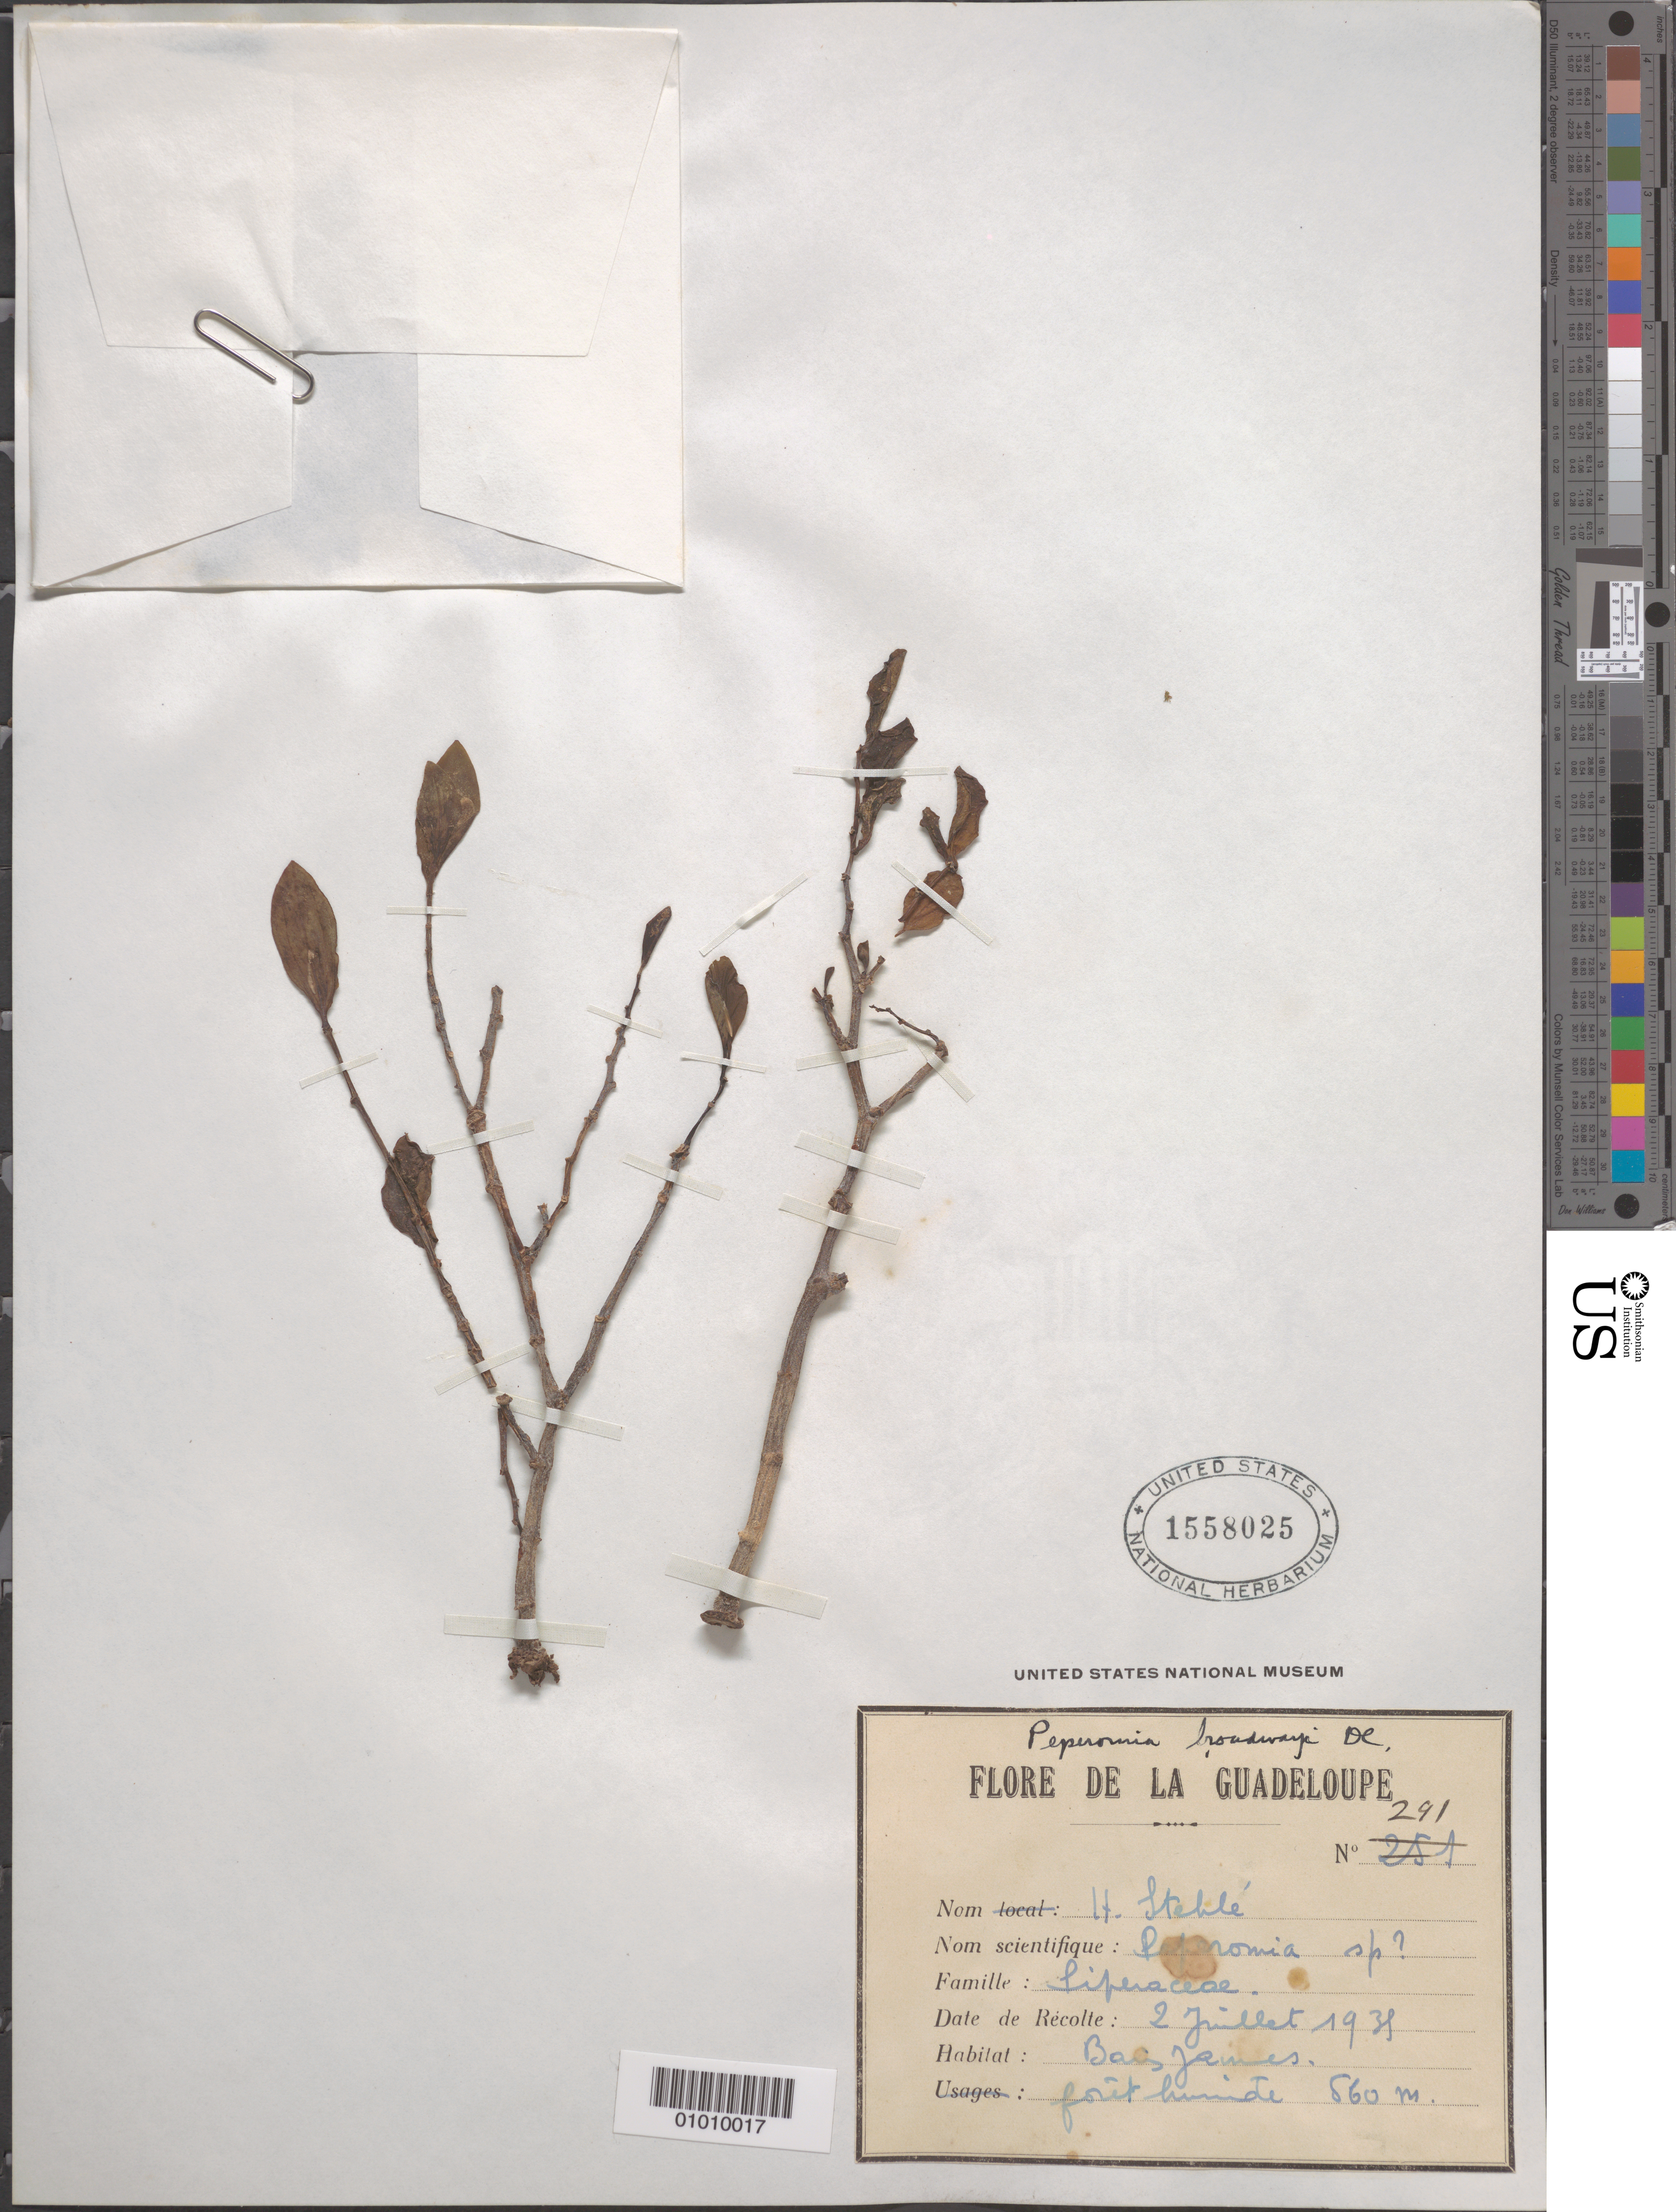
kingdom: Plantae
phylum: Tracheophyta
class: Magnoliopsida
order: Piperales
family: Piperaceae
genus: Peperomia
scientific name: Peperomia broadwayi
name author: C. DC. in Urb.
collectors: H. Stehlé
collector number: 291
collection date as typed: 02 Jul 1931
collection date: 1931-07-02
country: Guadeloupe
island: Basse Terre [Guadeloupe]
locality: Humid forest.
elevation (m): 560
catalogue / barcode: US 1558025